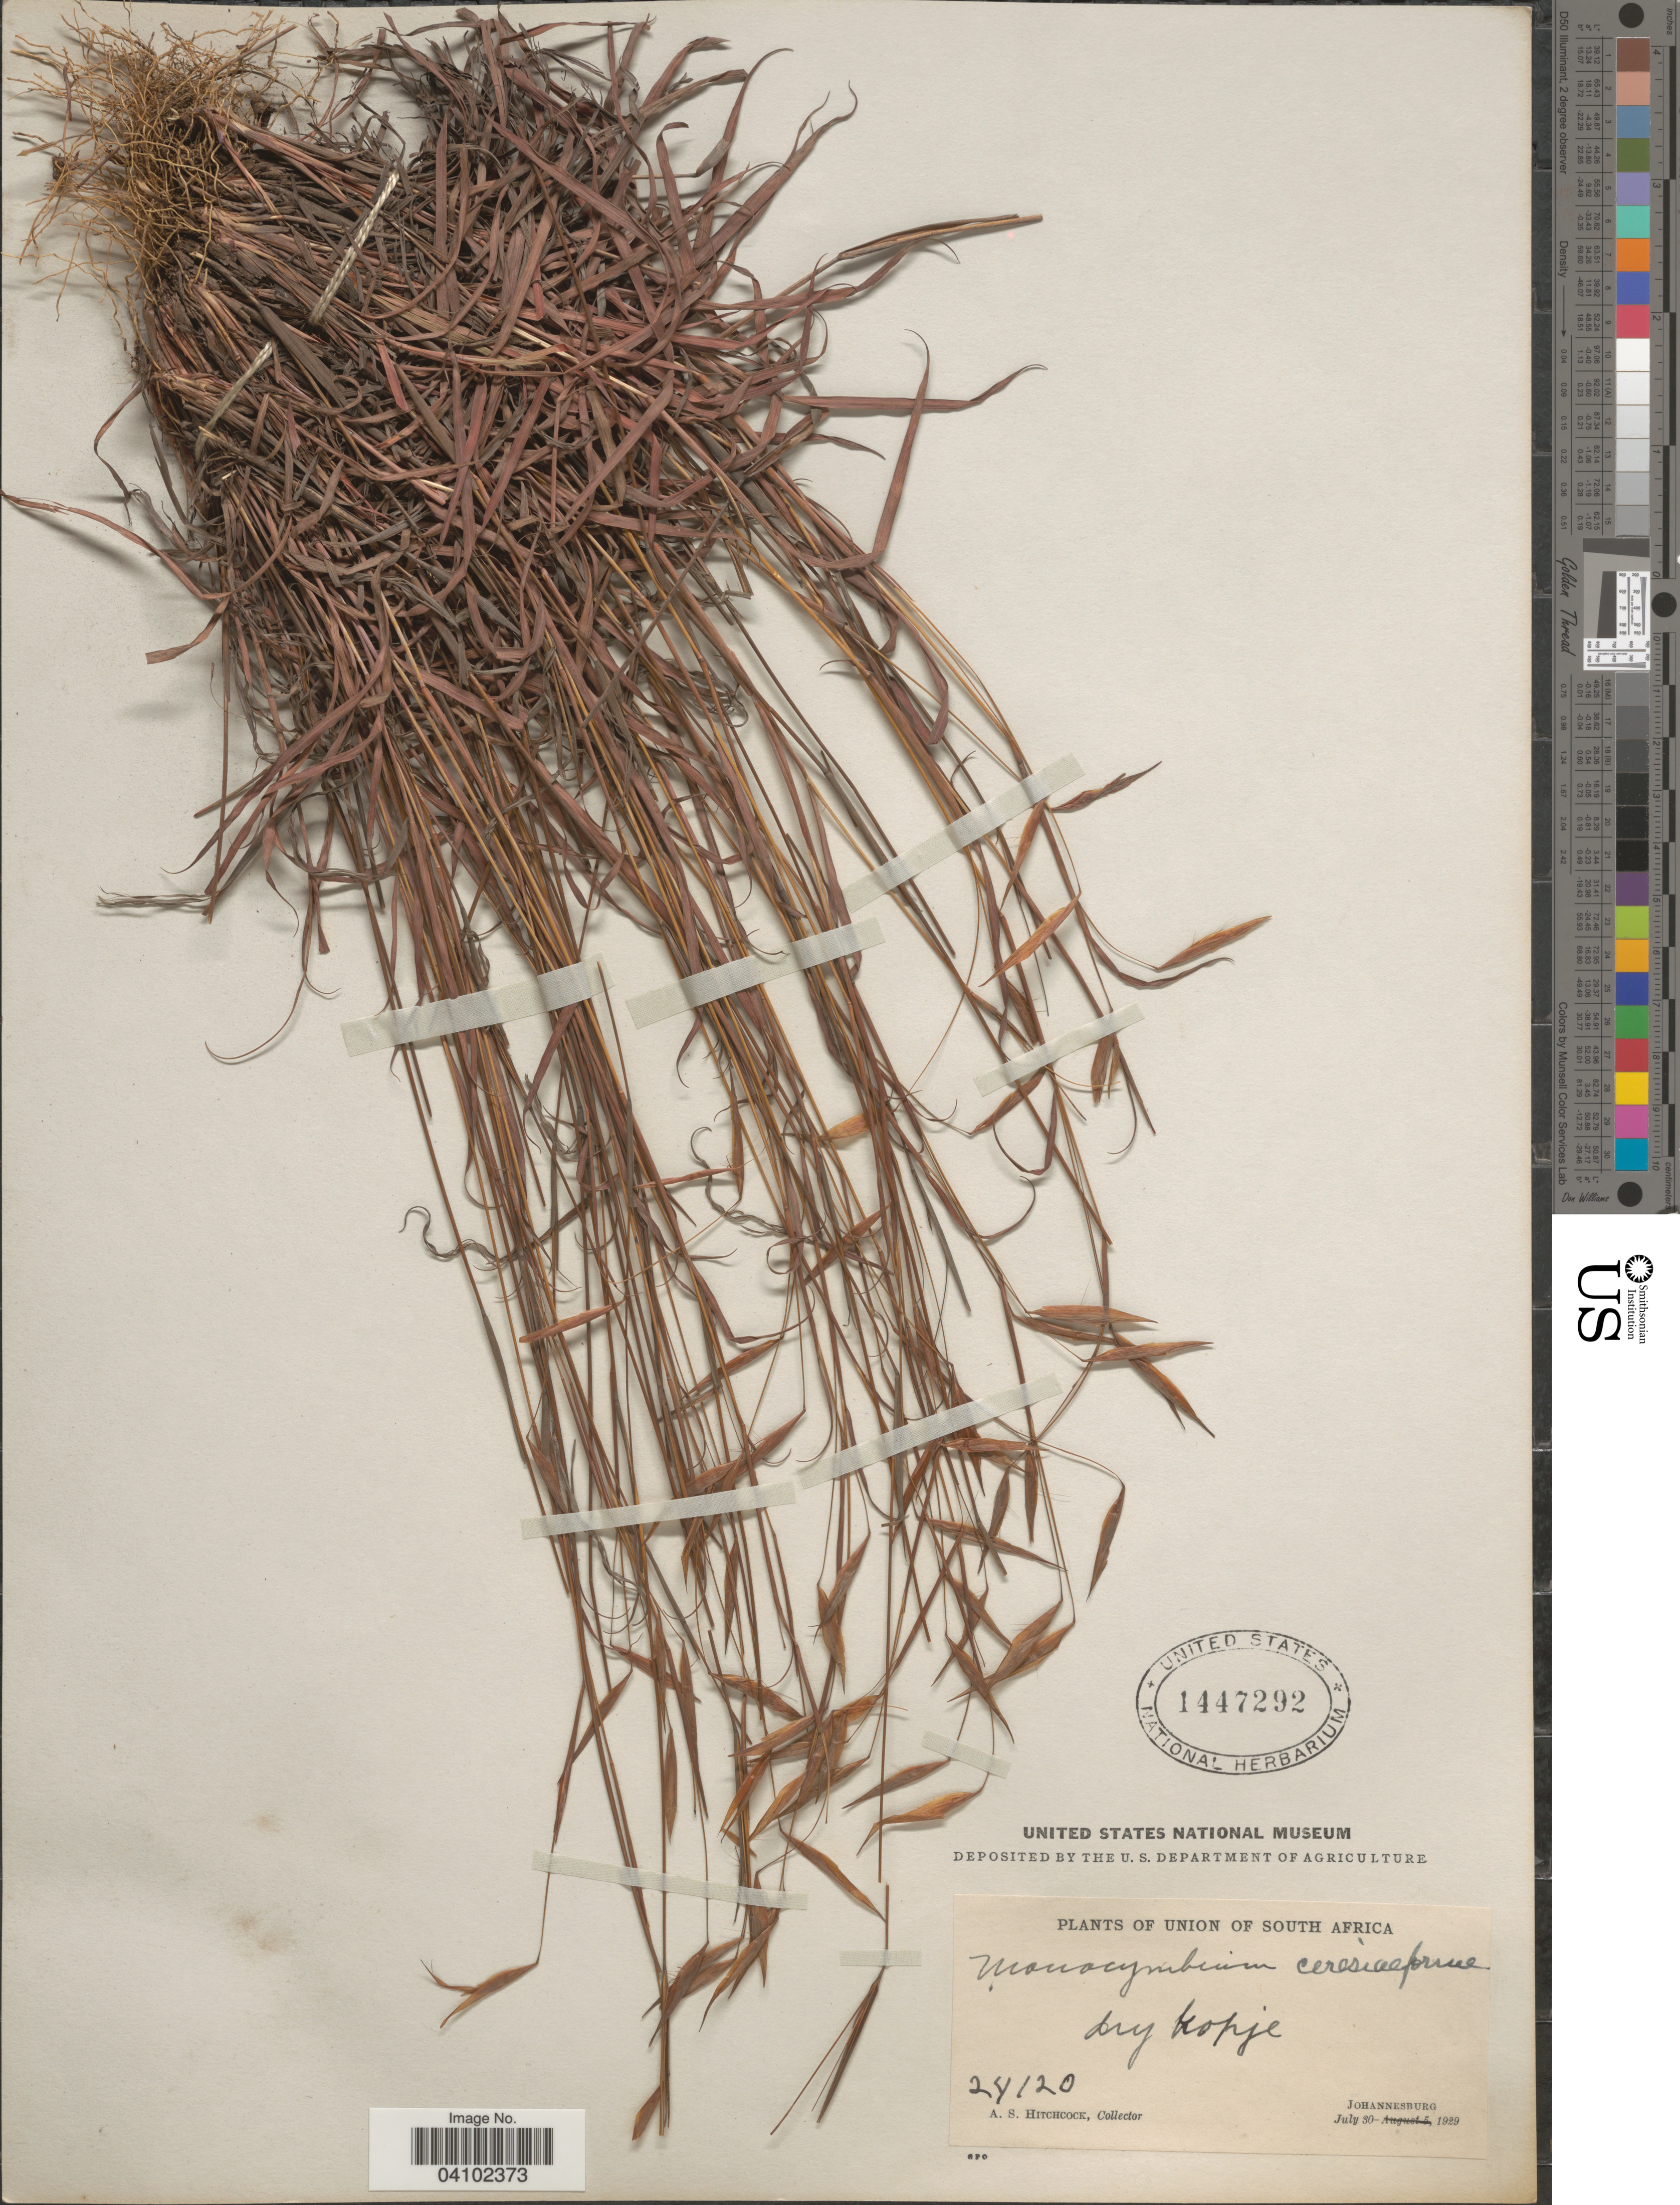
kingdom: Plantae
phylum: Tracheophyta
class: Liliopsida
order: Poales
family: Poaceae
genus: Monocymbium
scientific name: Monocymbium ceresiiforme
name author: (Nees) Stapf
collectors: A. S. Hitchcock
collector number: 24120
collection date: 1929-07-30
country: South Africa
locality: Union of South Africa. Johannesburg.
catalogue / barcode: US 1447292